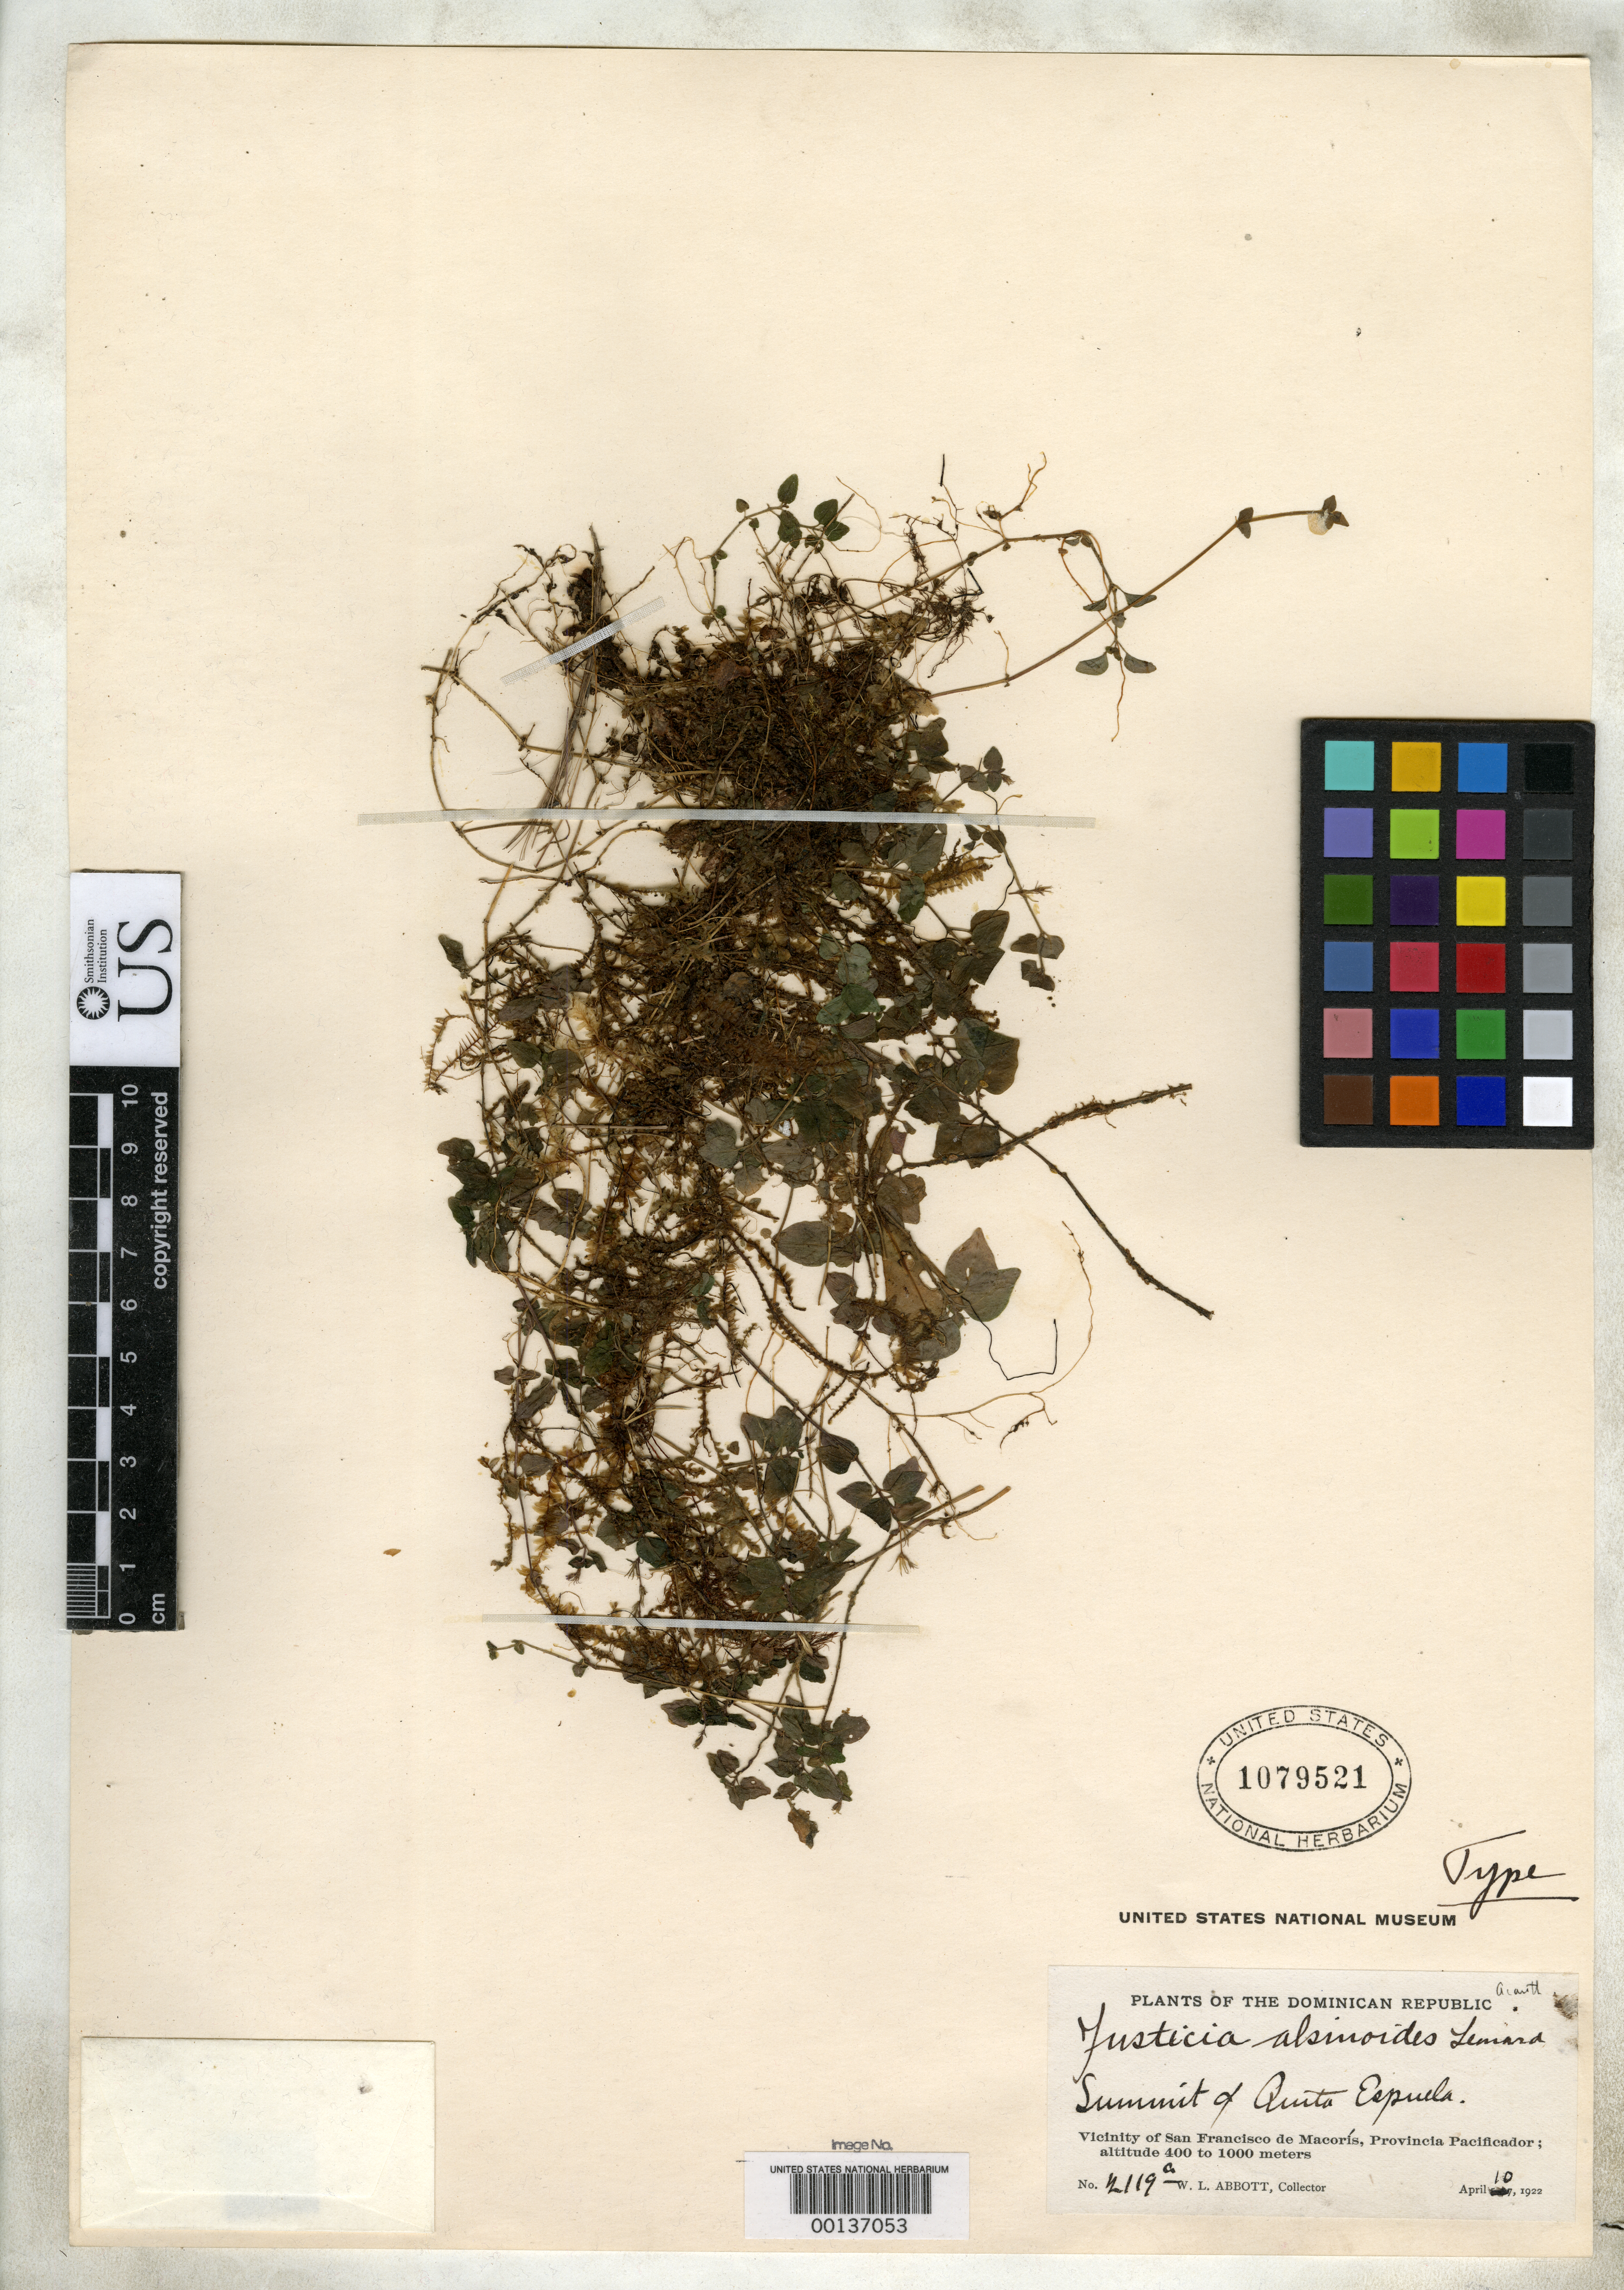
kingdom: Plantae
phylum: Tracheophyta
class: Magnoliopsida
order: Lamiales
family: Acanthaceae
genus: Justicia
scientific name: Justicia alsinoides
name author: Leonard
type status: Isotype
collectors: W. L. Abbott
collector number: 2119 a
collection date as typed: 08 Apr 1922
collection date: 1922-04-08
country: Dominican Republic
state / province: Duarte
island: Hispaniola Island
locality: Summit of Quita Espuela, San Francisco de Macoris.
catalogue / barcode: US 1079521